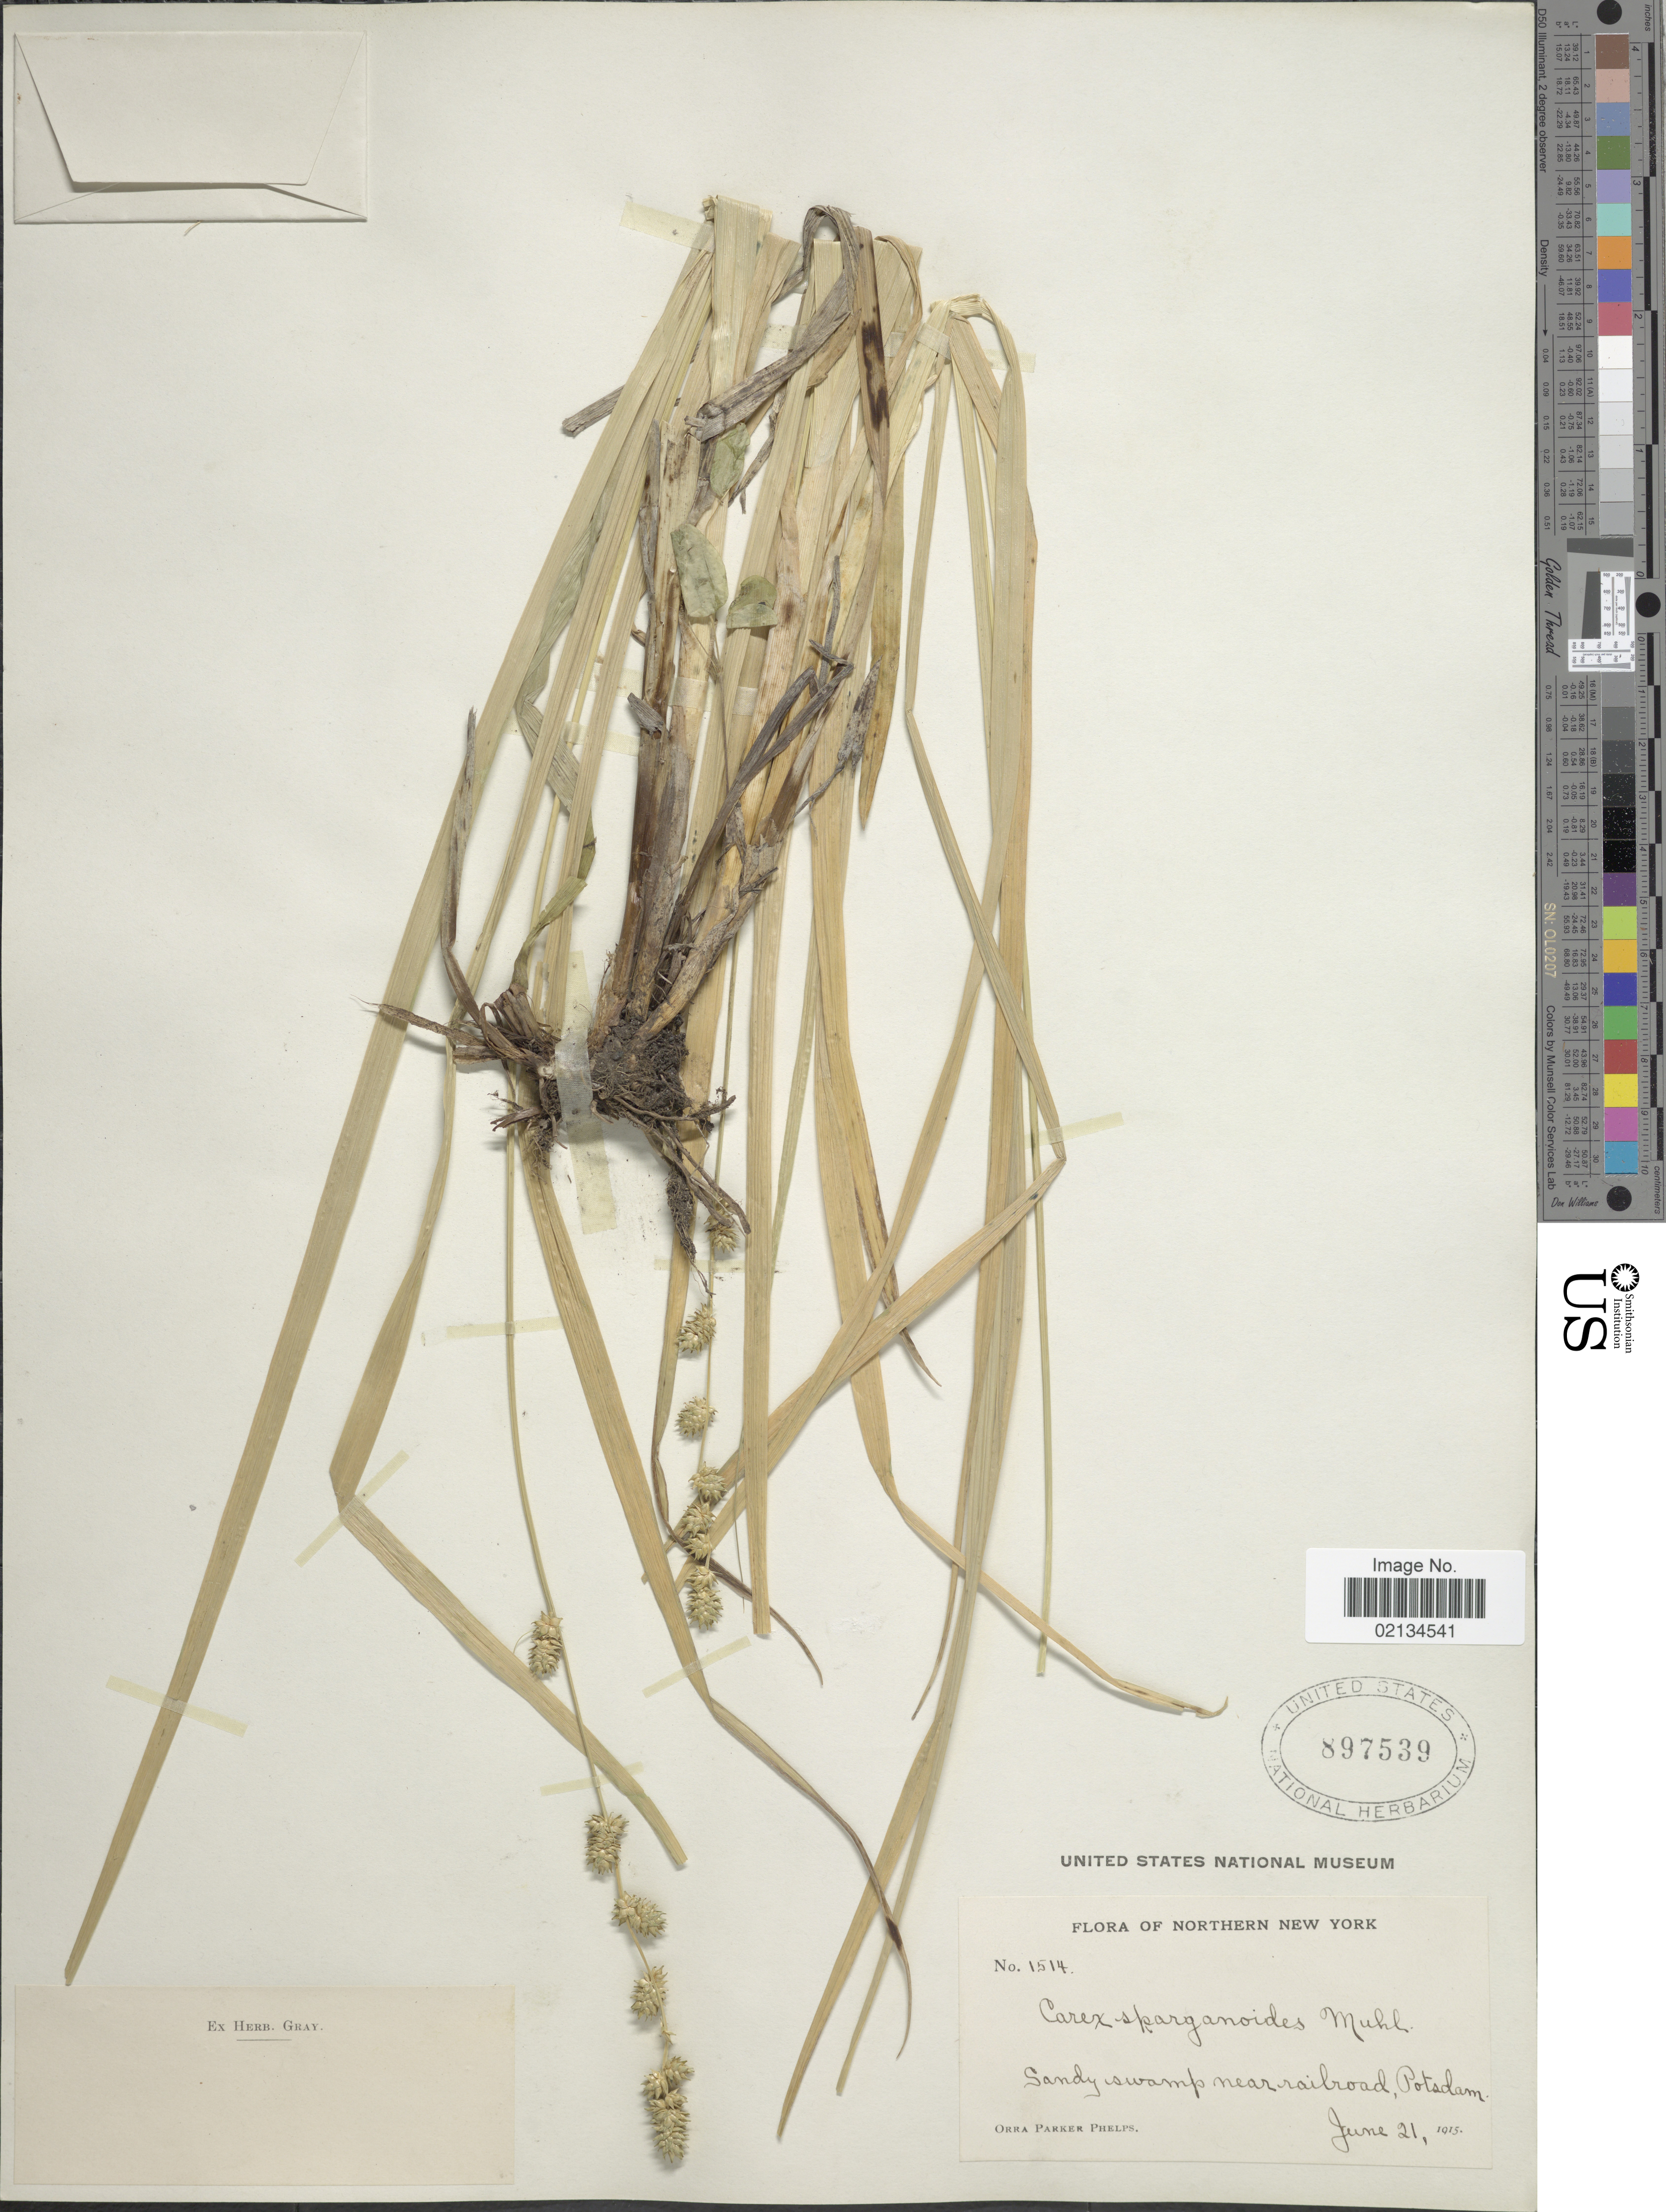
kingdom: Plantae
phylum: Tracheophyta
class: Liliopsida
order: Poales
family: Cyperaceae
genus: Carex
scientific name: Carex sparganioides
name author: Muhl. ex Willd.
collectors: O. P. Phelps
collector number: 1514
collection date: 1915-06-21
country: United States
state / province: New York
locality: Sandy swamp near railroad, Potsdam, Northern New York.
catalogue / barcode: US 897539